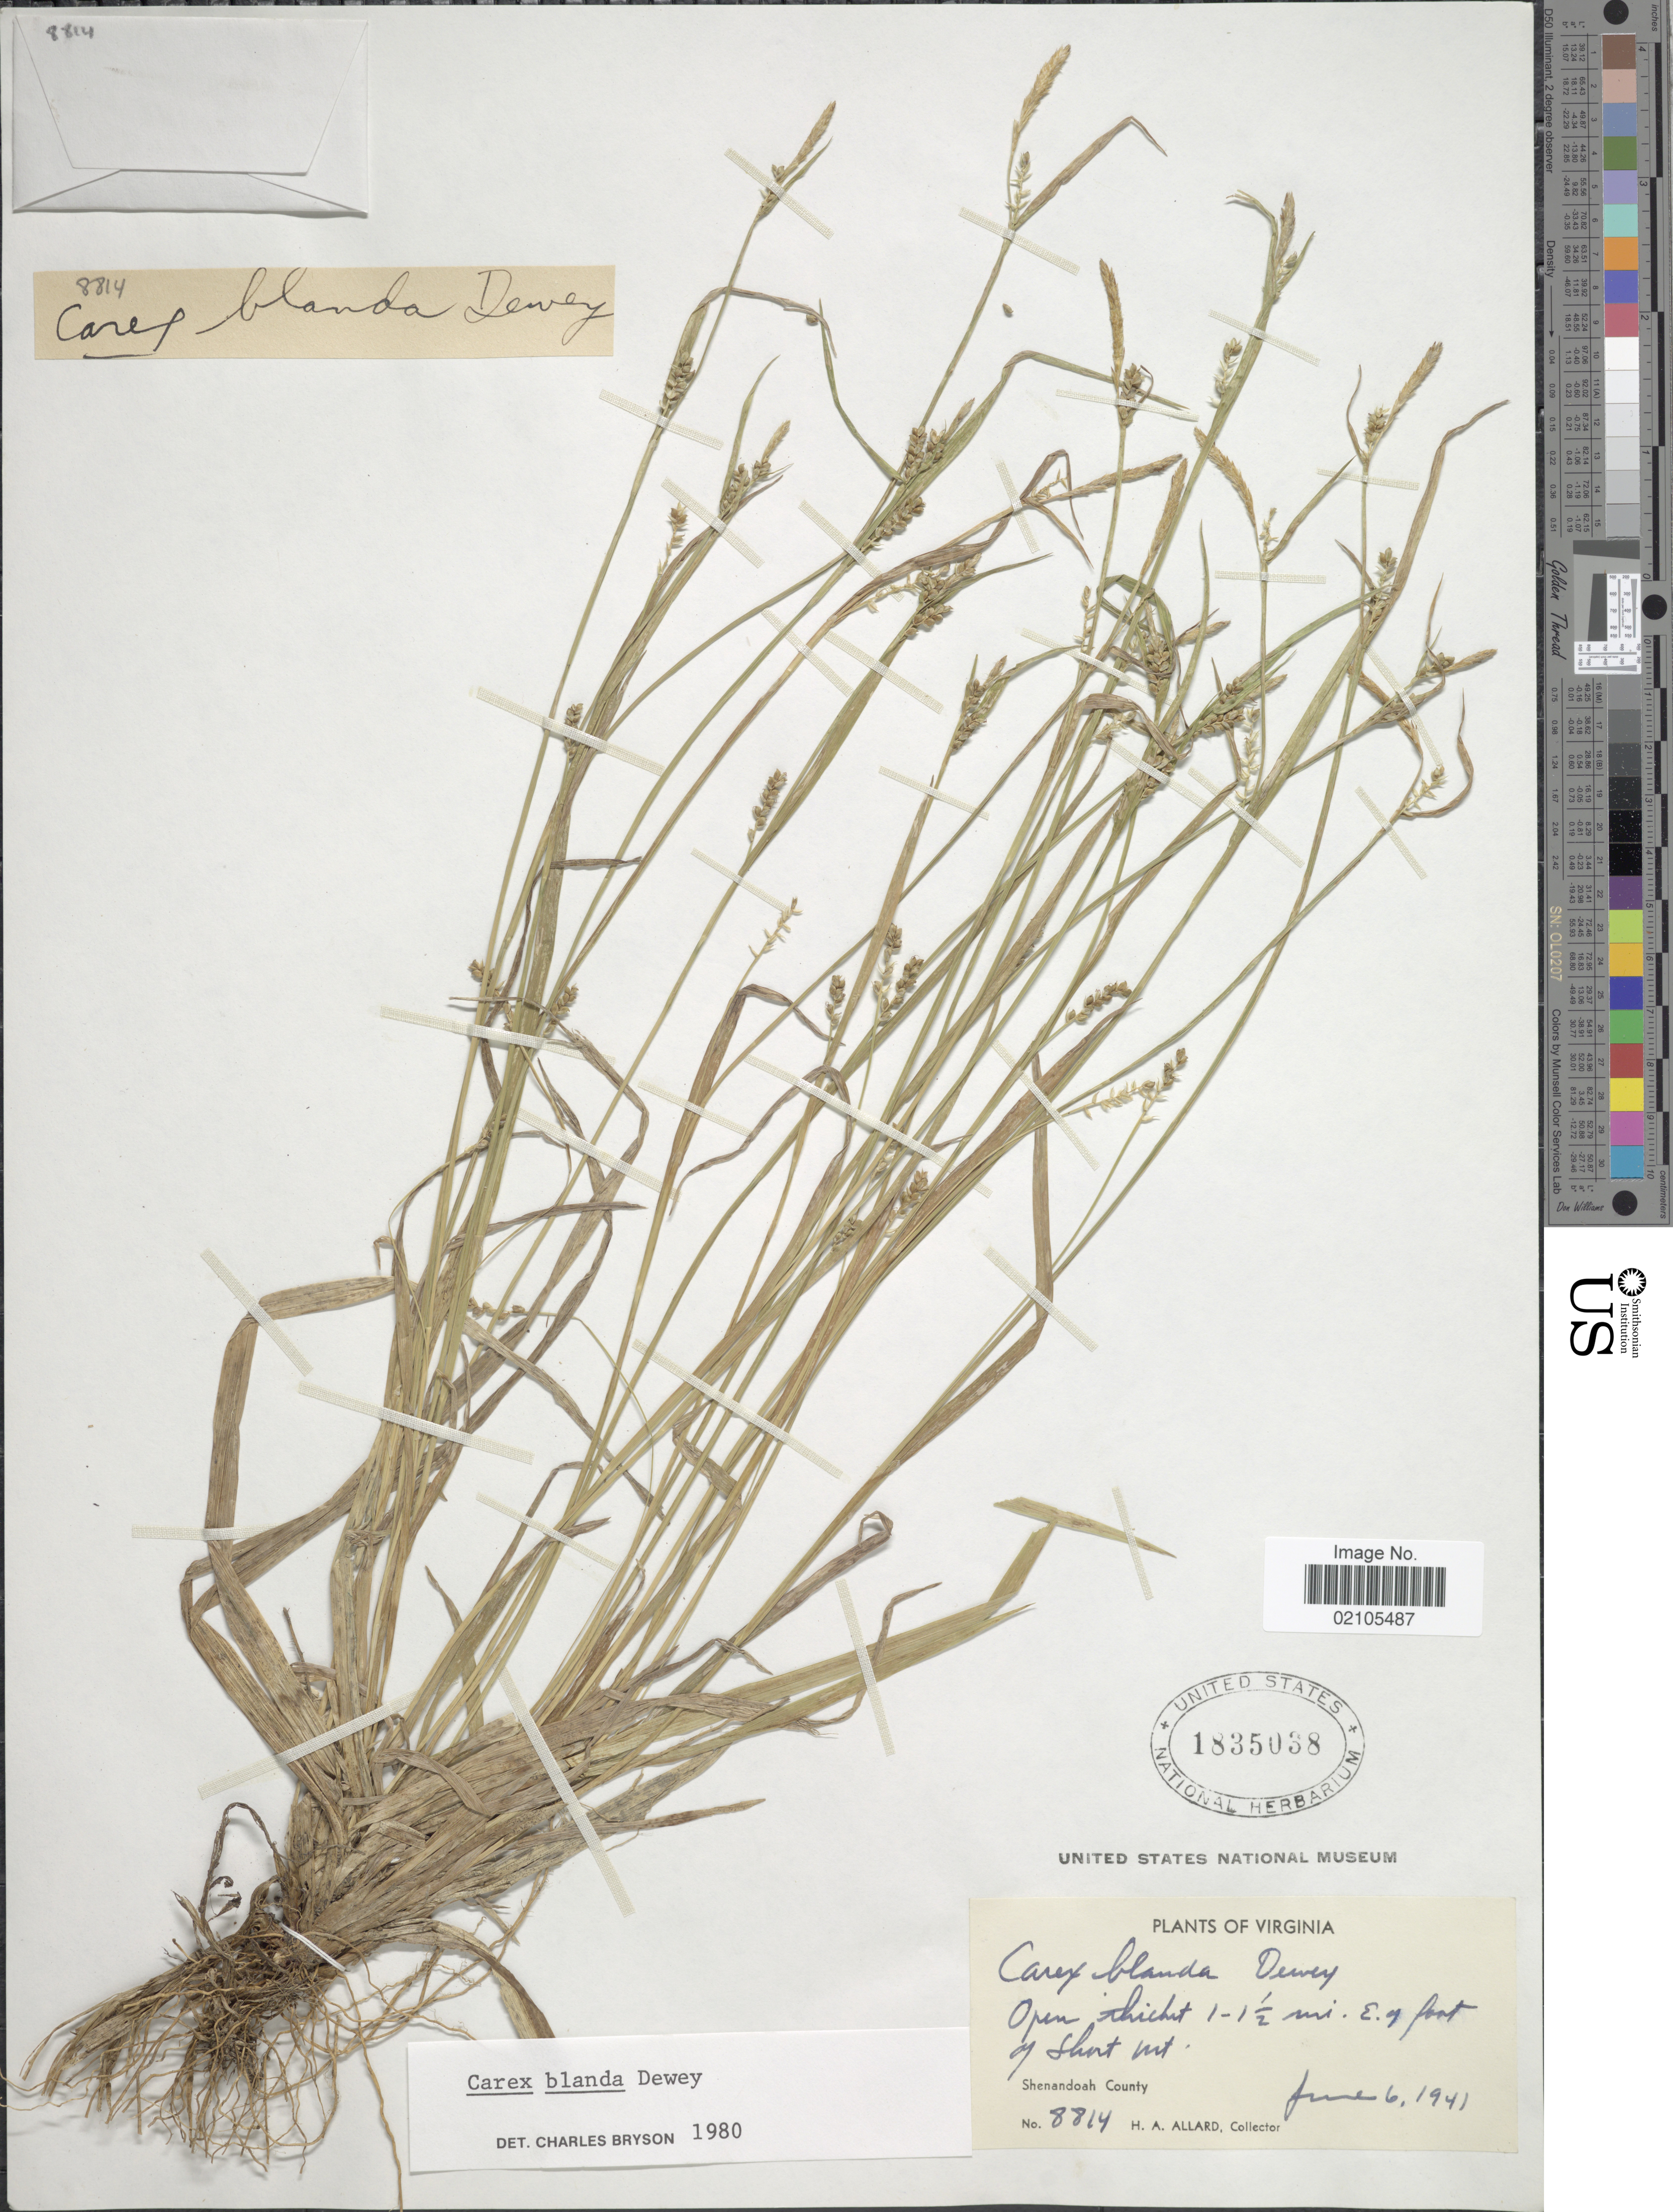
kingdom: Plantae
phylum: Tracheophyta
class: Liliopsida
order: Poales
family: Cyperaceae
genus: Carex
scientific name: Carex blanda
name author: Dewey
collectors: H. A. Allard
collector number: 8814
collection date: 1941-06-06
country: United States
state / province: Virginia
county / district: Shenandoah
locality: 1-1 1/2 mi. E. of foot of Short Mt. Shenandoah County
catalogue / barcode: US 1835038